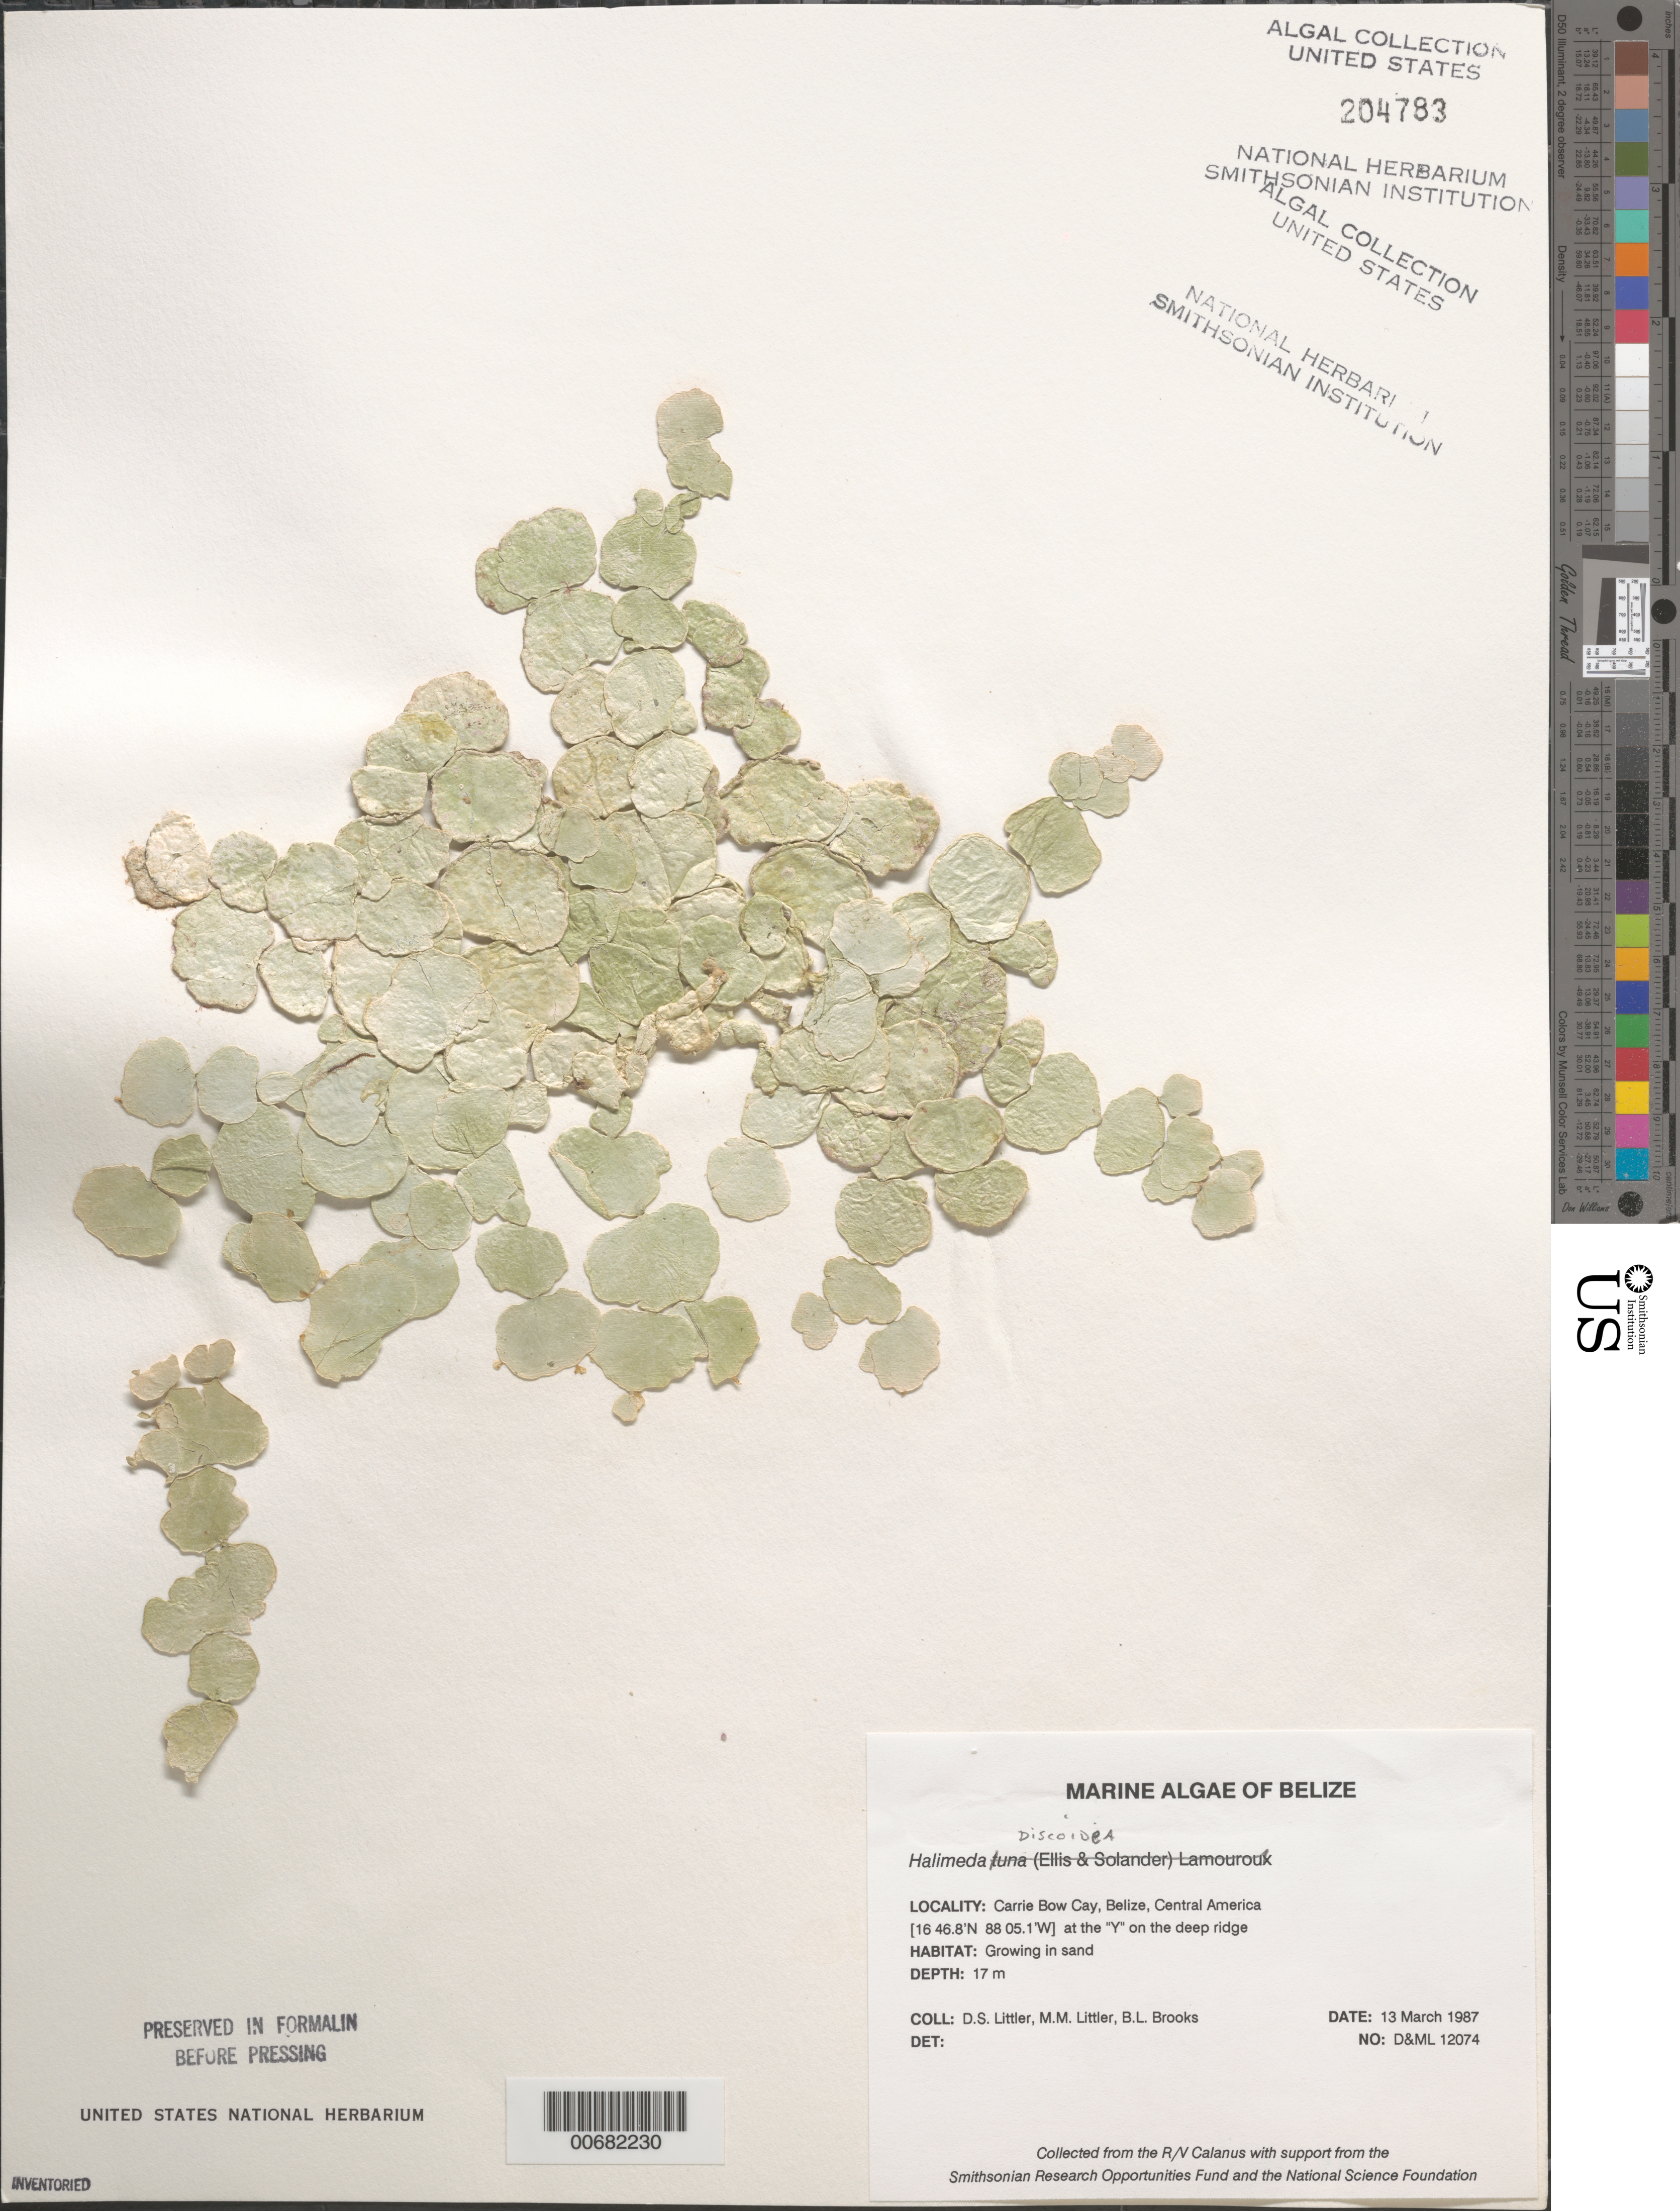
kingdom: Plantae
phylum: Chlorophyta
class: Ulvophyceae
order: Bryopsidales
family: Halimedaceae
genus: Halimeda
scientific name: Halimeda discoidea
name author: Decne.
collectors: D. S. Littler, M. M. Littler & B. Brooks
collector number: D&ML 12074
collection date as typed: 13 Mar 1987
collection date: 1987-03-13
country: Belize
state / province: Stann Creek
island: Carrie Bow Cay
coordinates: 16 46.8' N, 88 05.1' W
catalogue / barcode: US 204783